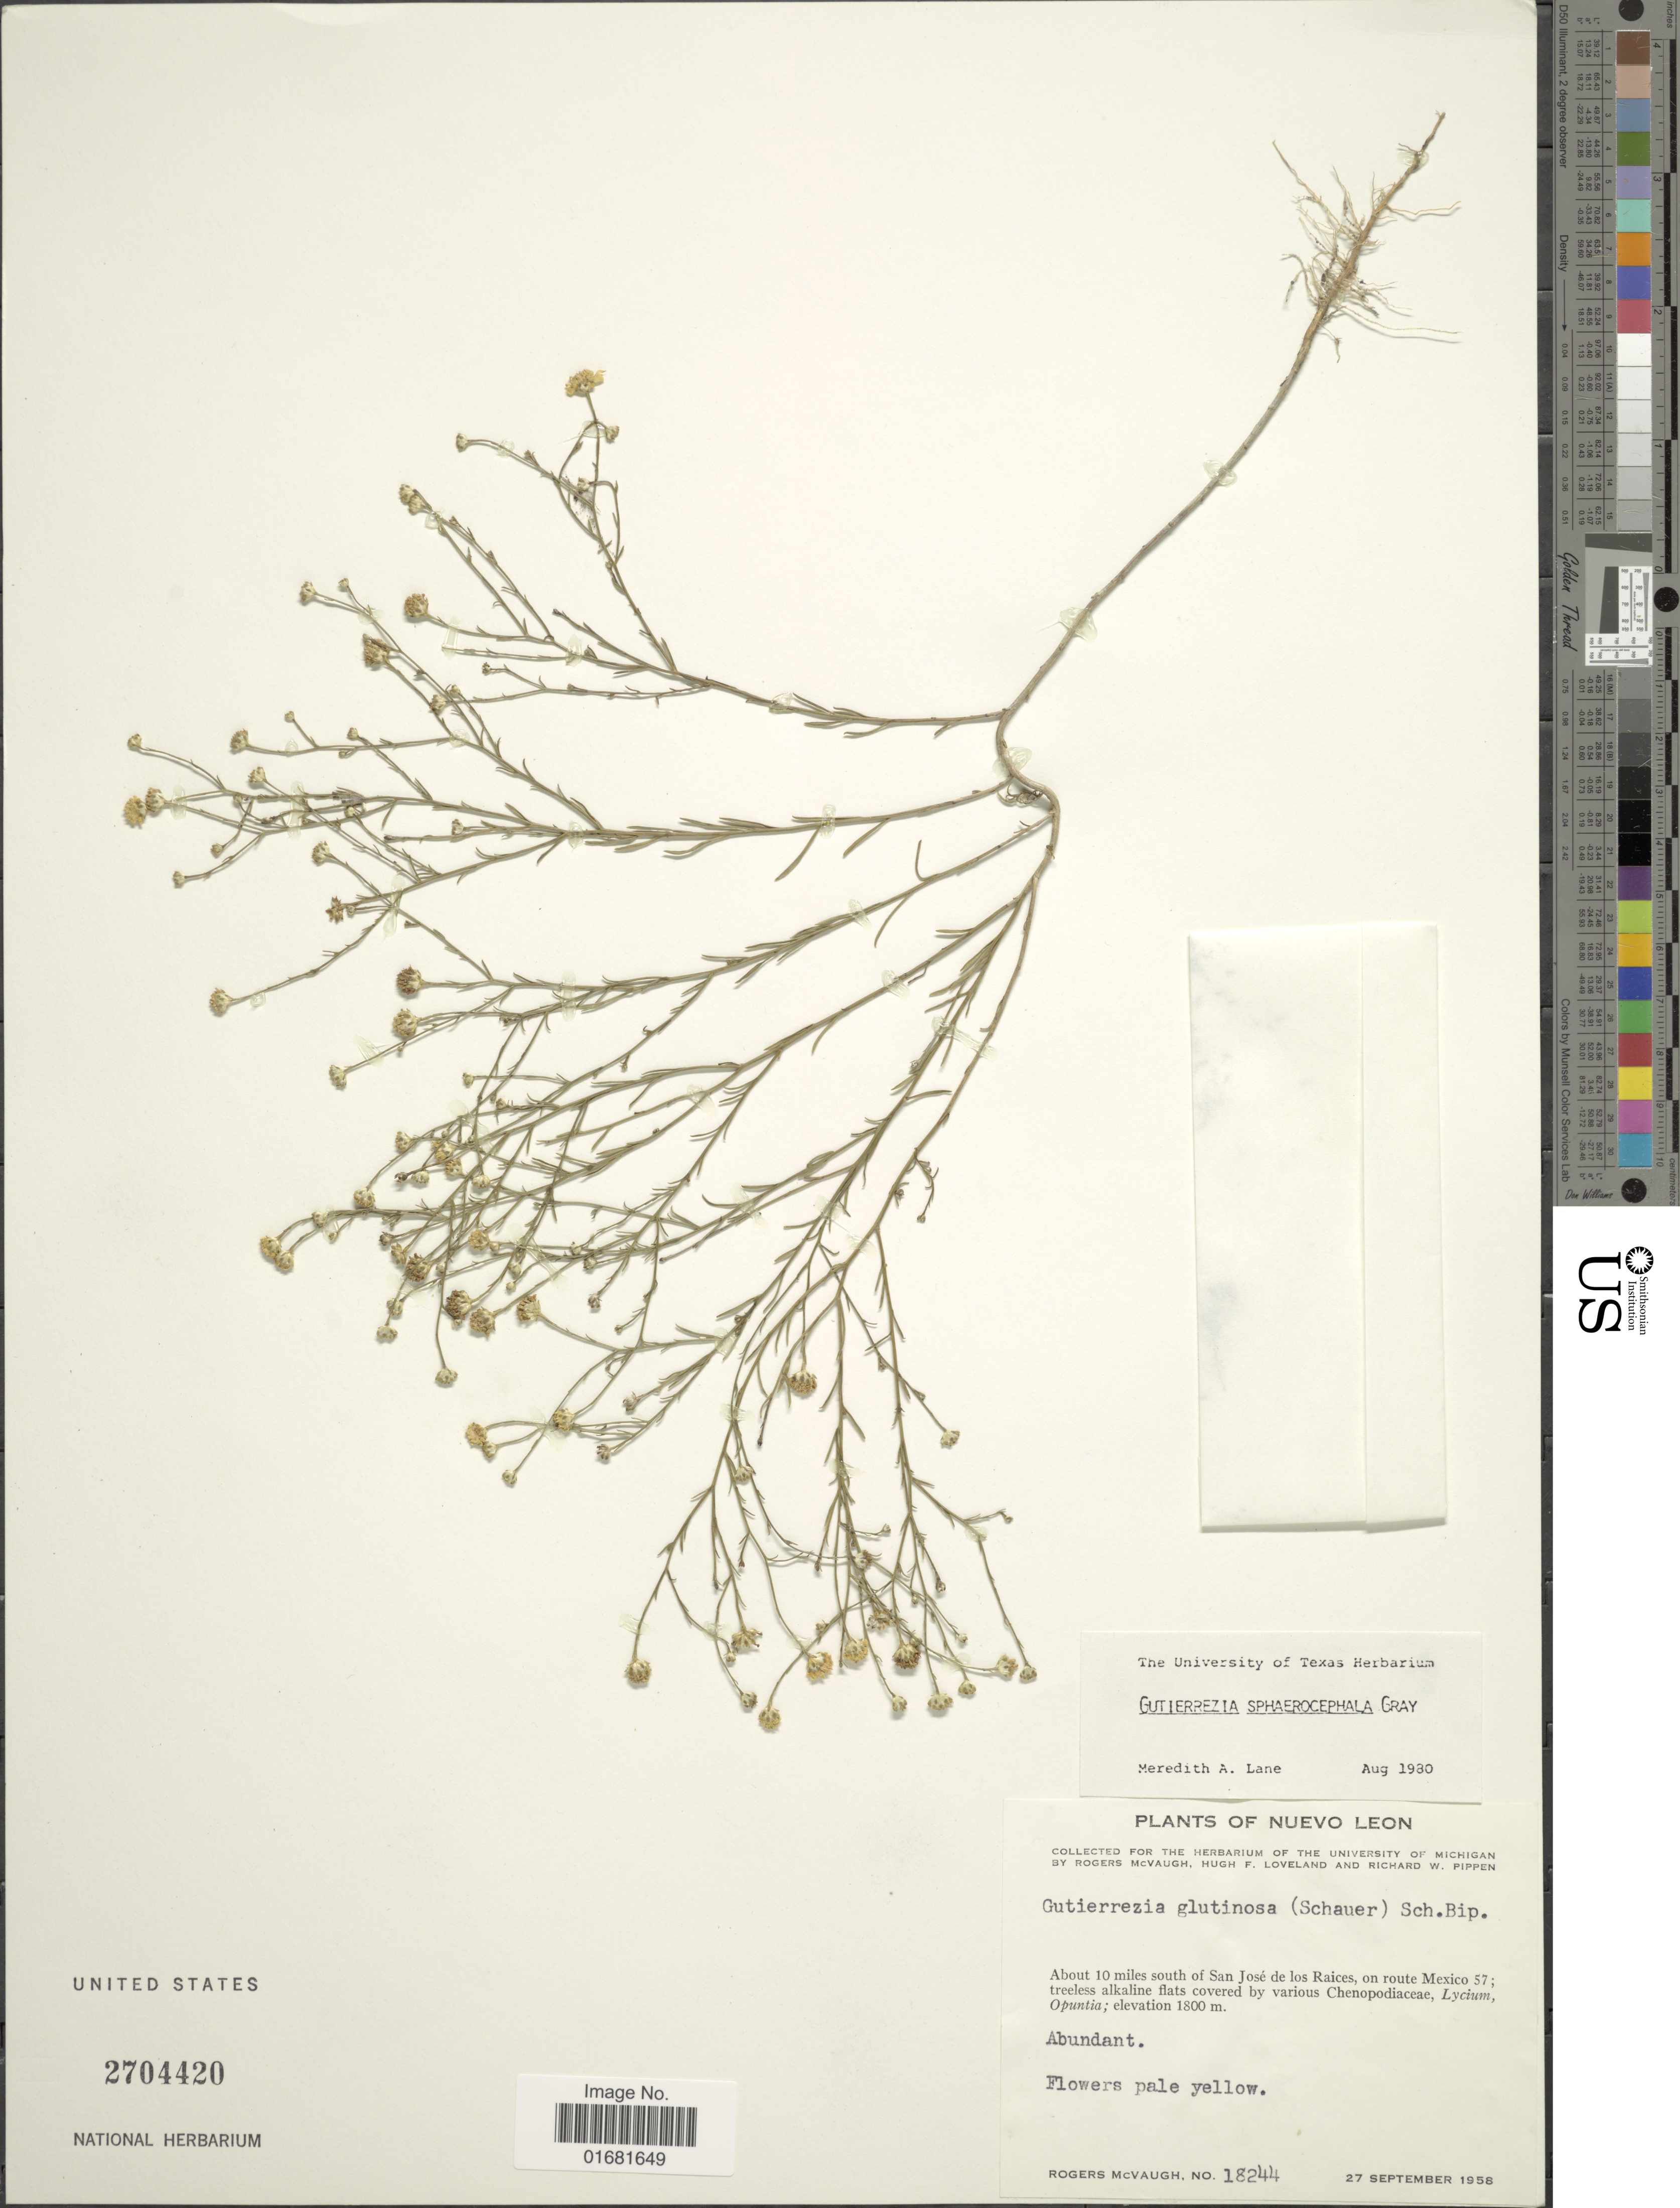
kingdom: Plantae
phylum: Tracheophyta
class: Magnoliopsida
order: Asterales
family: Asteraceae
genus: Gutierrezia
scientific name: Gutierrezia sphaerocephala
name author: A. Gray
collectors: R. McVaugh, H. Loveland & R. W. Pippen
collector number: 18244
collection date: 1958-09-27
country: Mexico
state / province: Nuevo León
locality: About 10 miles south of San José de los Raices, on route Mexico 57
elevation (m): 1800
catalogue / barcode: US 2704420